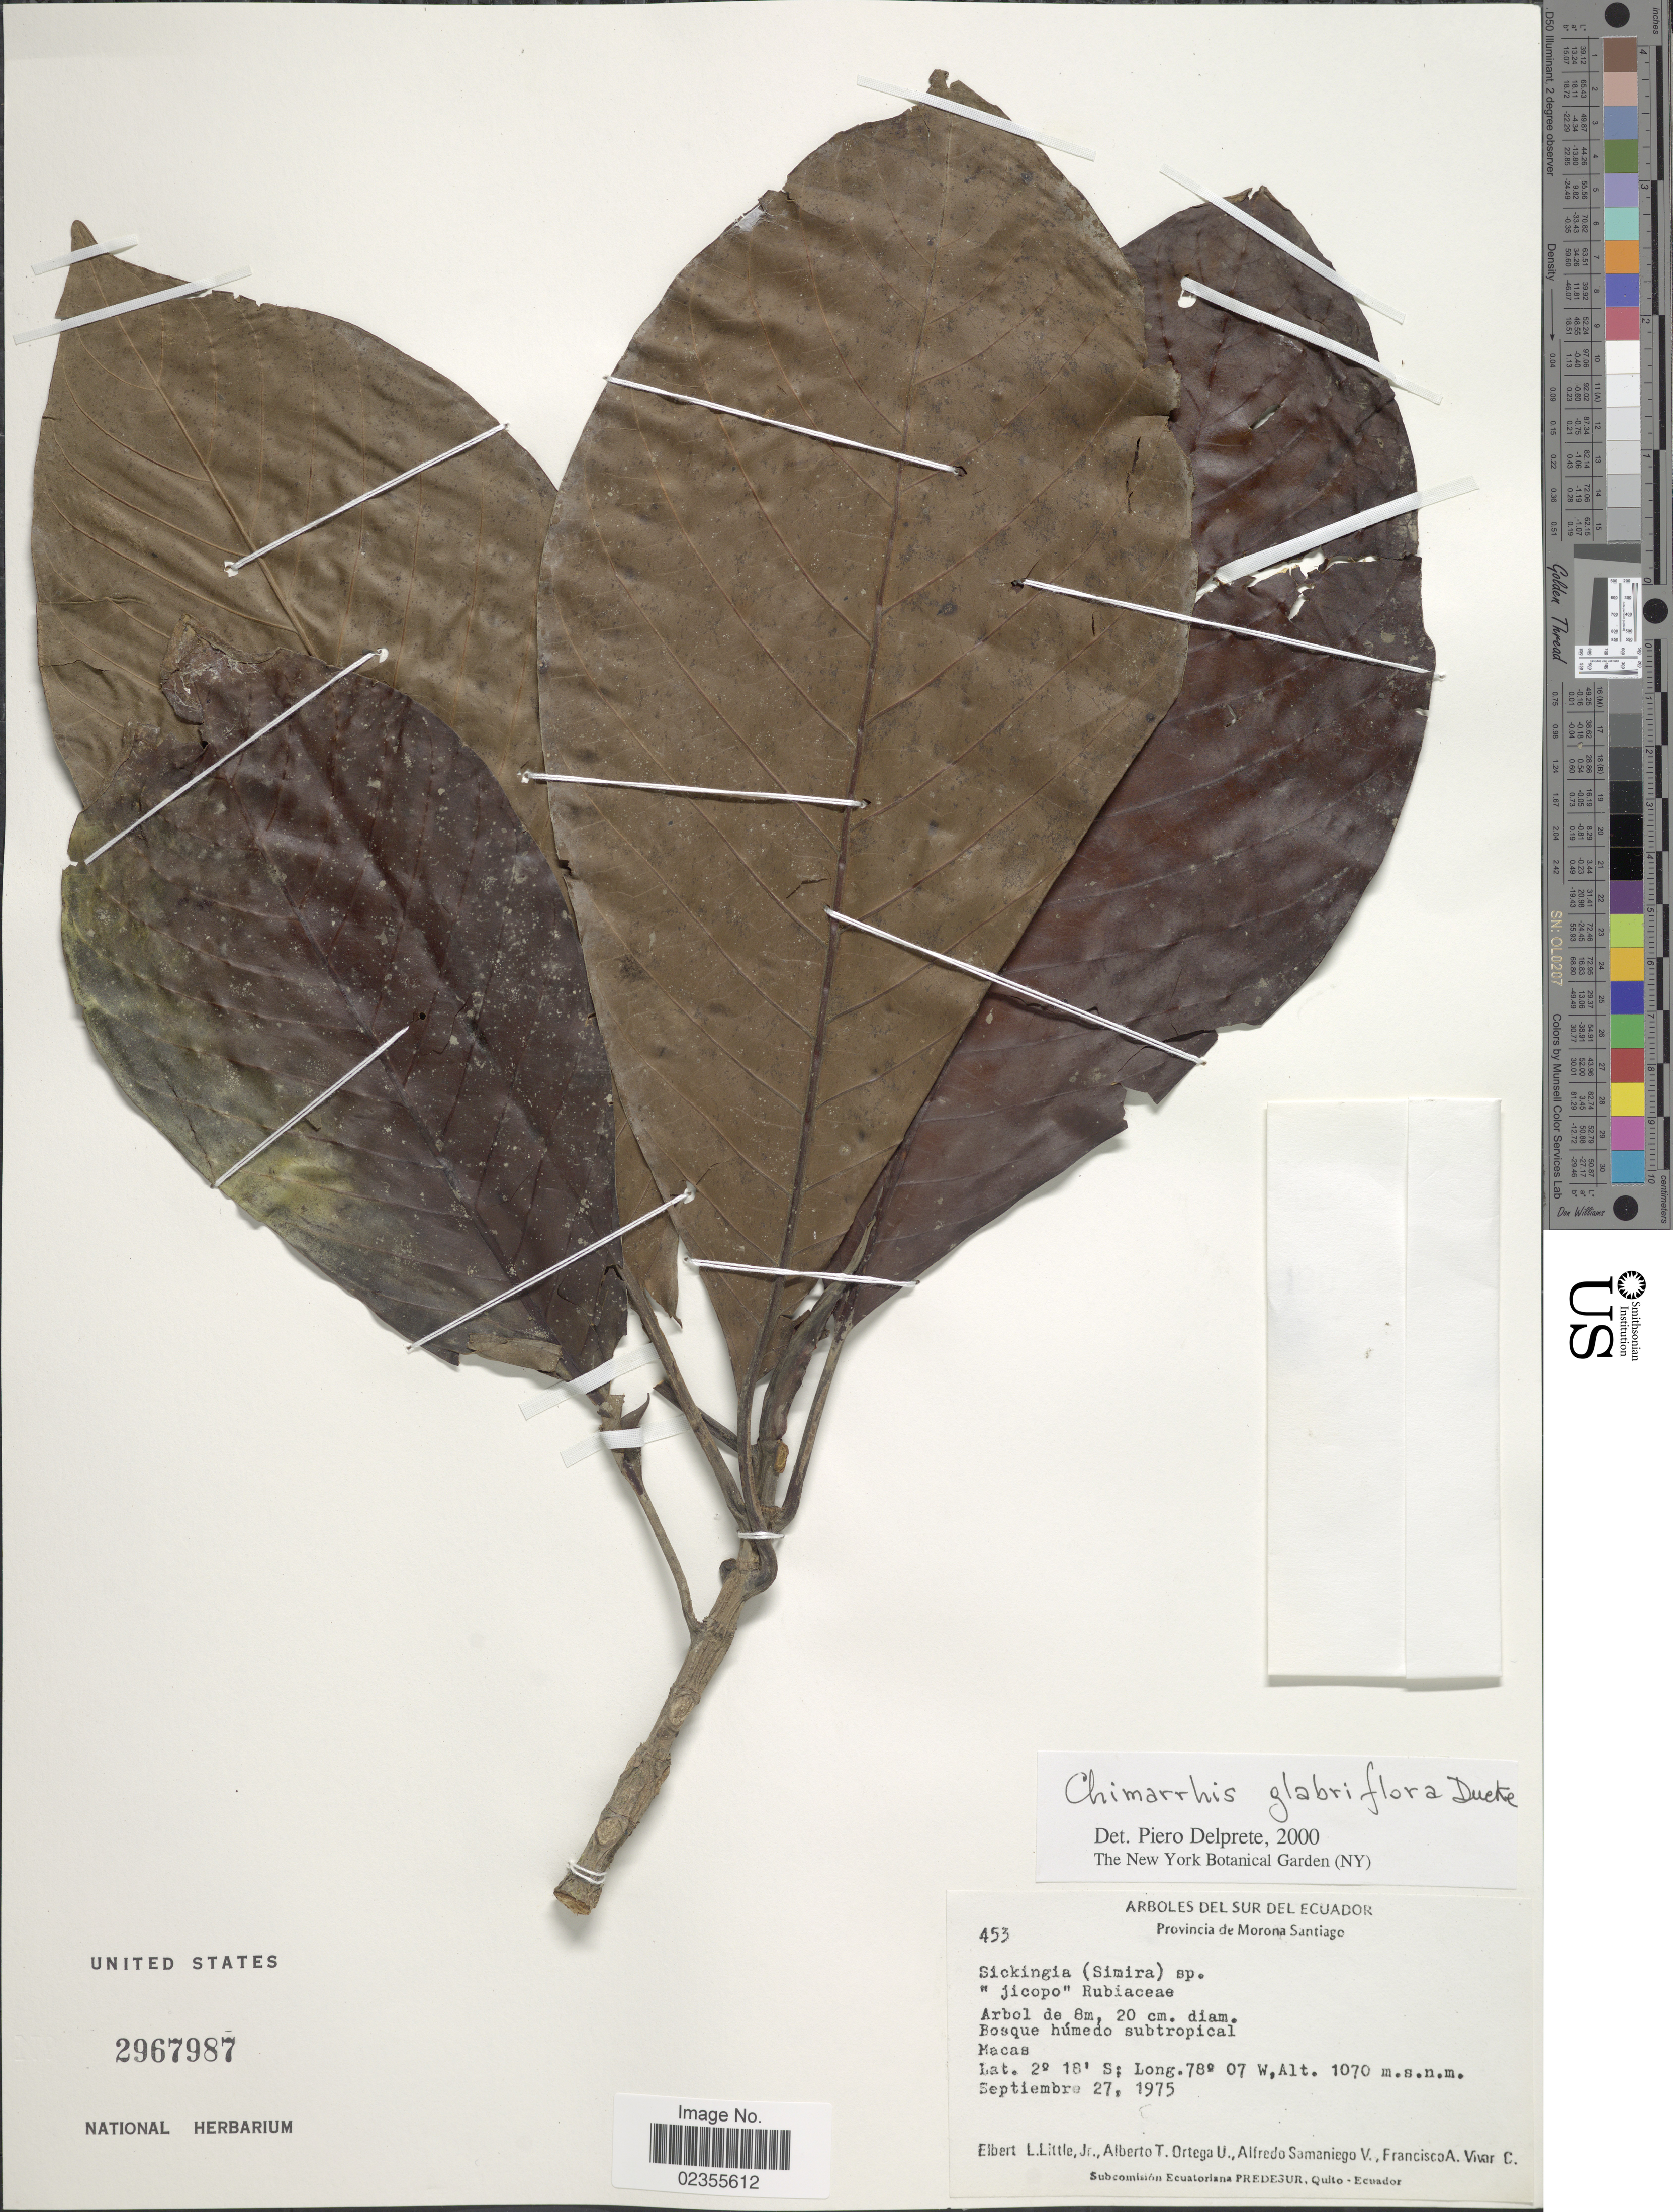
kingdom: Plantae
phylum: Tracheophyta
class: Magnoliopsida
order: Gentianales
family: Rubiaceae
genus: Chimarrhis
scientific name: Chimarrhis glabriflora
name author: Ducke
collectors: E. L. Little, A. T. Ortega U., A. V. Samaniego & F. A. Vivar C.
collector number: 453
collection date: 1975-09-27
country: Ecuador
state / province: Morona-Santiago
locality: Sur del Ecuador. Macas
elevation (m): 1070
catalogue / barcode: US 2967987